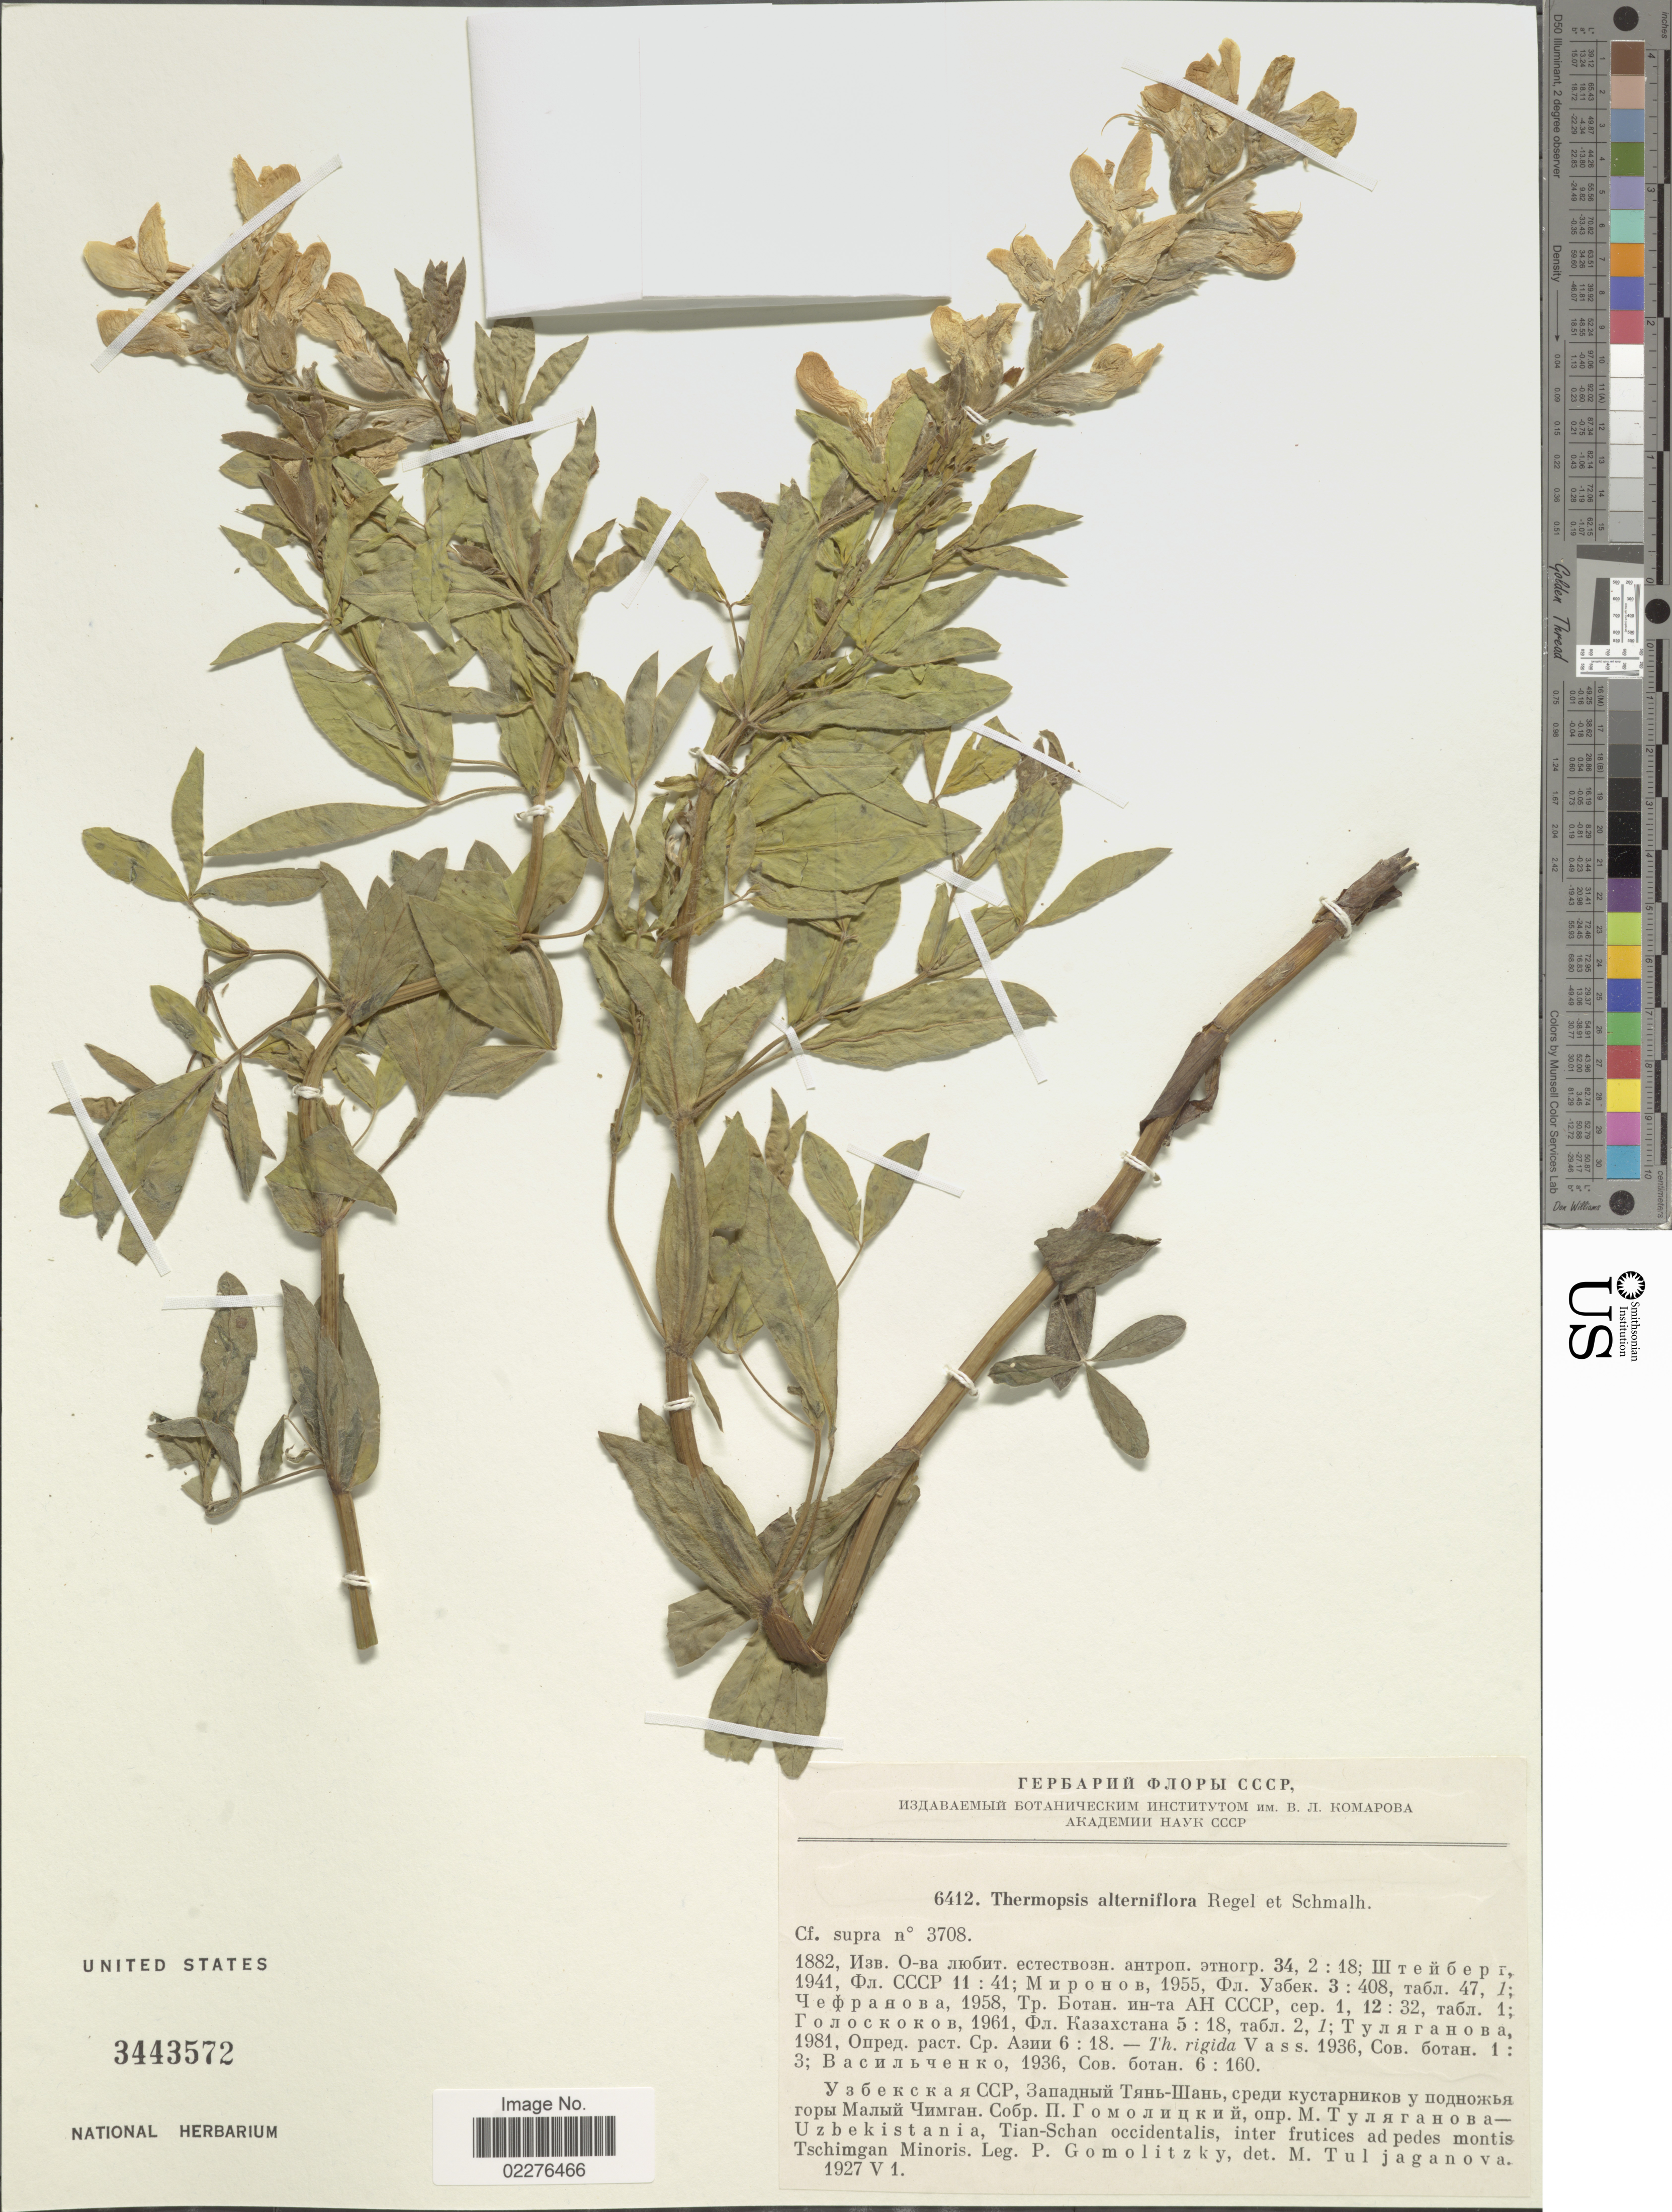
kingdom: Plantae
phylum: Tracheophyta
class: Magnoliopsida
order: Fabales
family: Fabaceae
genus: Thermopsis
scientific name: Thermopsis alterniflora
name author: Regel & Schmalh.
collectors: P. Gomolitzky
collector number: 6412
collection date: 1927-05-01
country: Uzbekistan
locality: Uzbekistania, Tian-Schan occidentalis, inter frutices ad pedes montis Tschimgan Minoris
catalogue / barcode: US 3443572